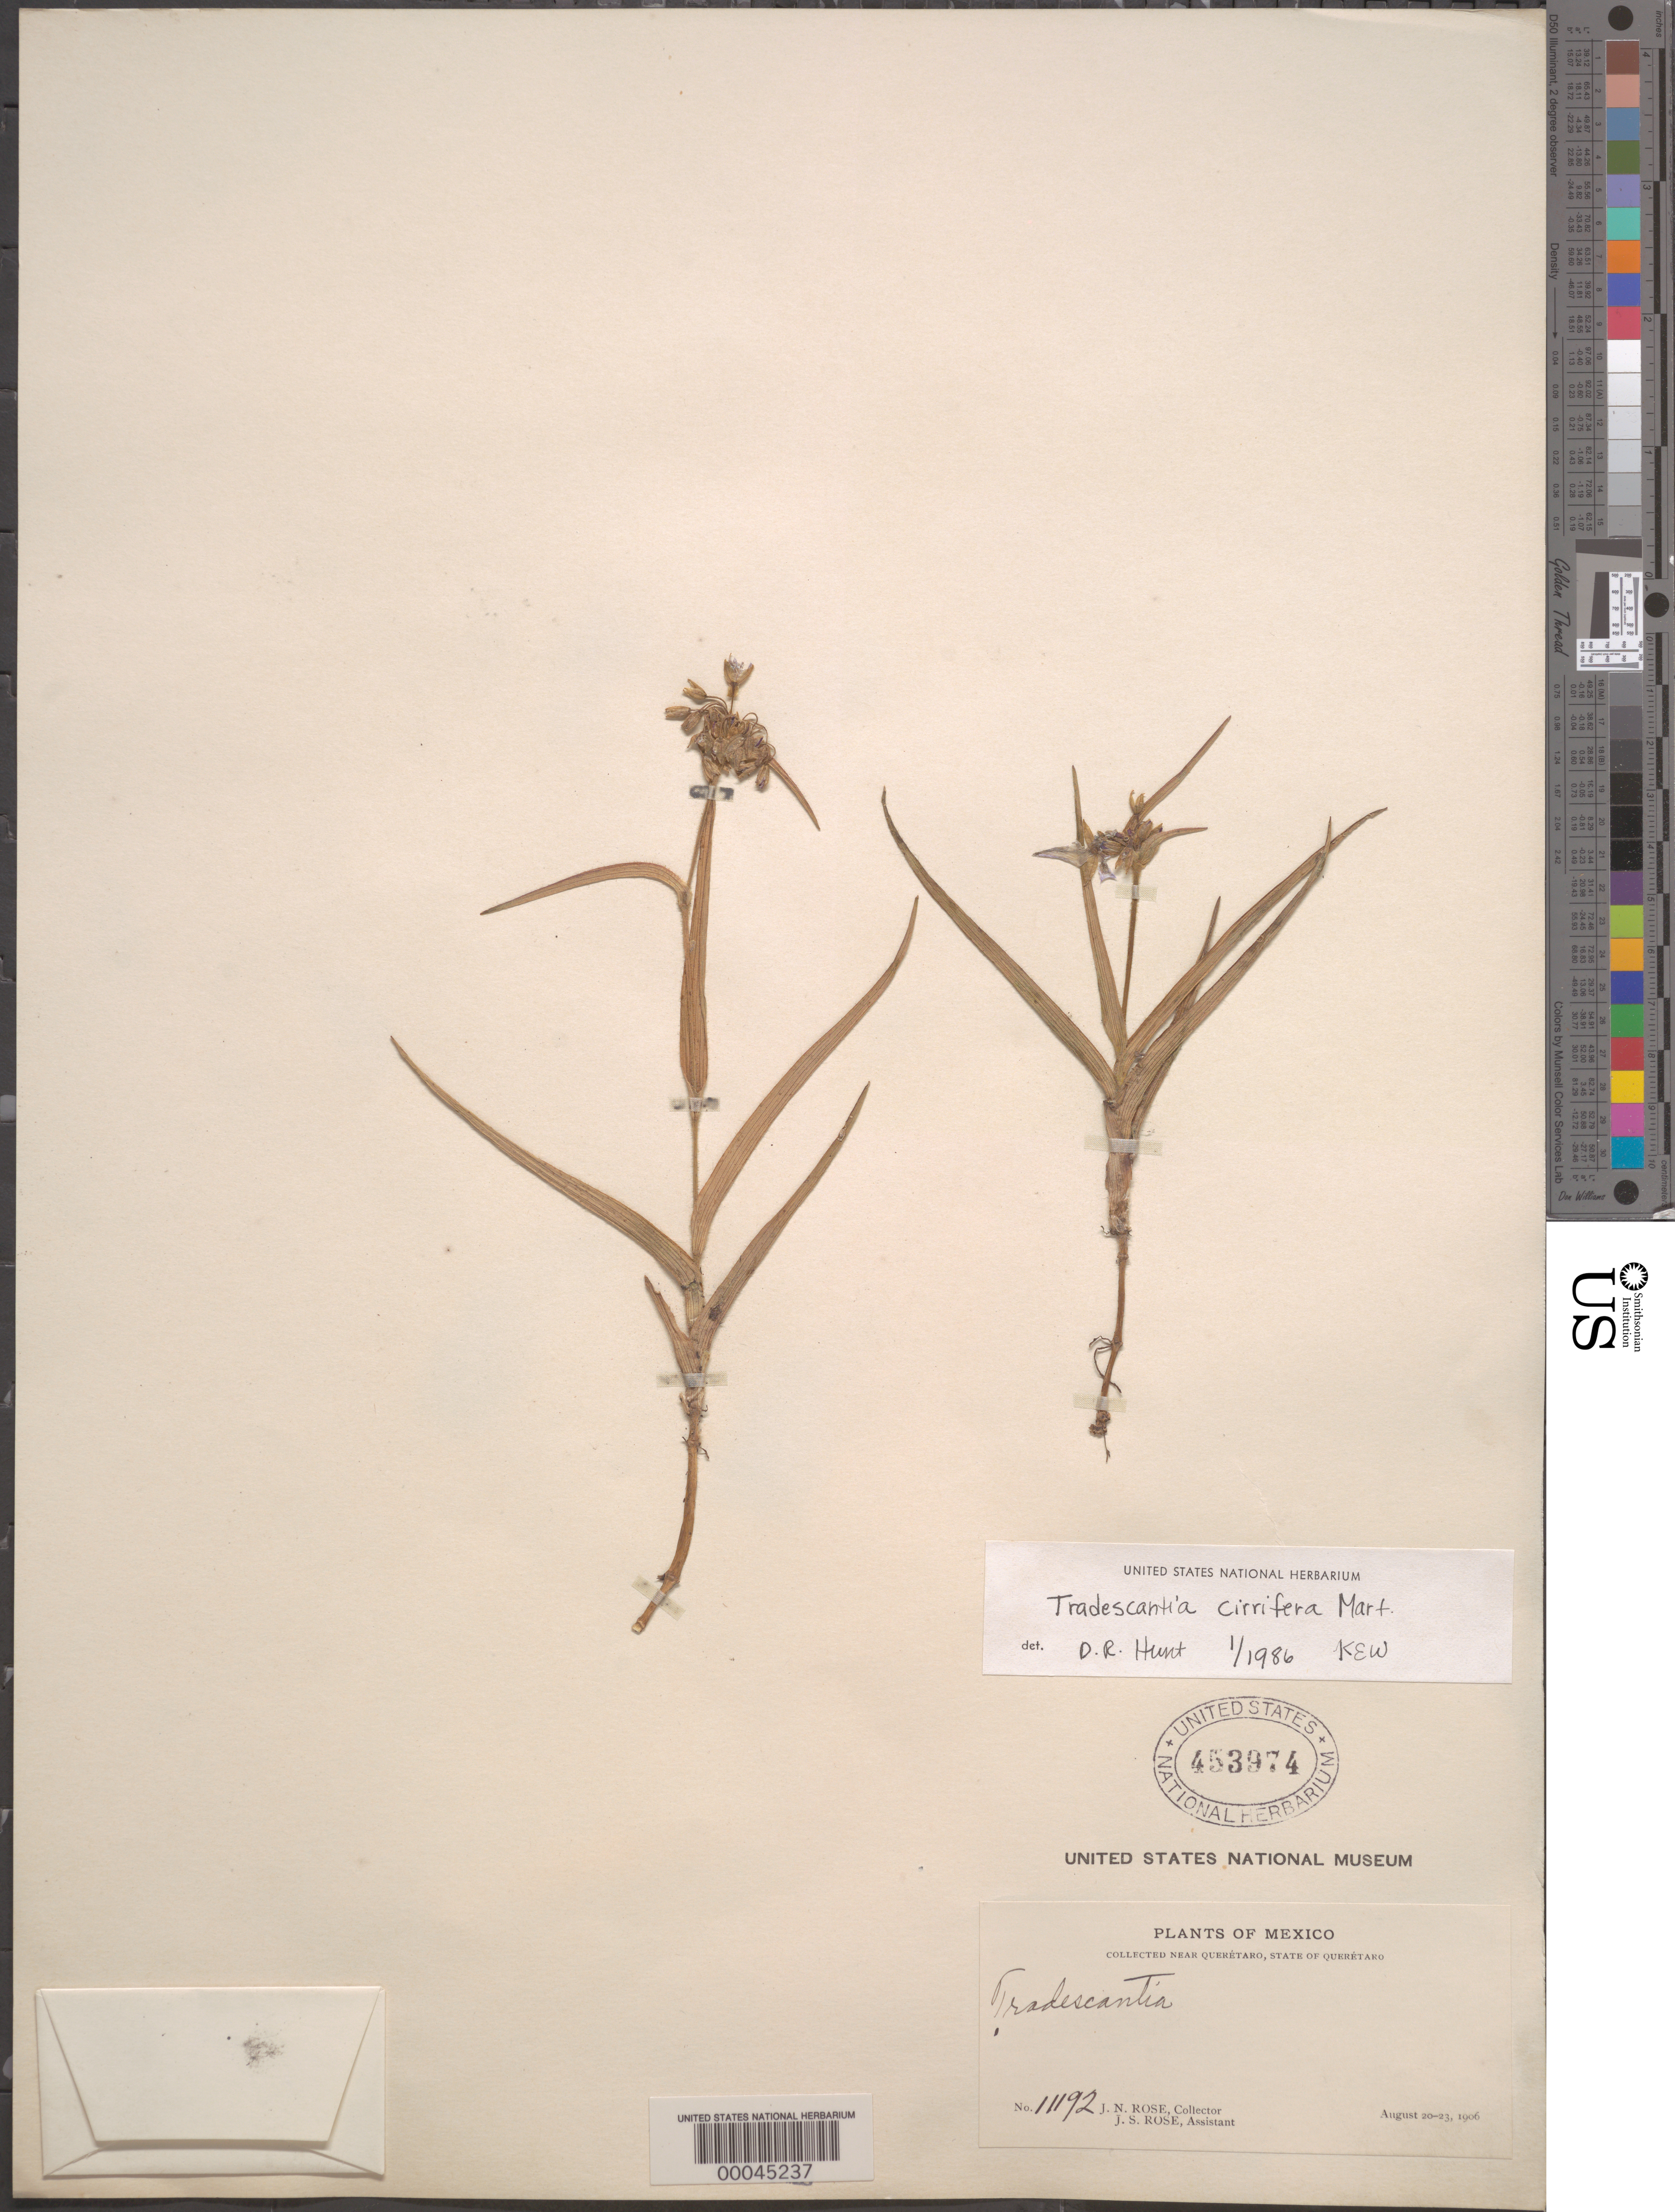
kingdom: Plantae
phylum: Tracheophyta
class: Liliopsida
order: Commelinales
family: Commelinaceae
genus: Tradescantia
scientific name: Tradescantia cirrifera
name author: Mart.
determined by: Hunt, D. R.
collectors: J. N. Rose & J. S. Rose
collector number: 11192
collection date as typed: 20 Aug 1906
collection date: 1906-08-20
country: Mexico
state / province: Querétaro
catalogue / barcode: US 453974